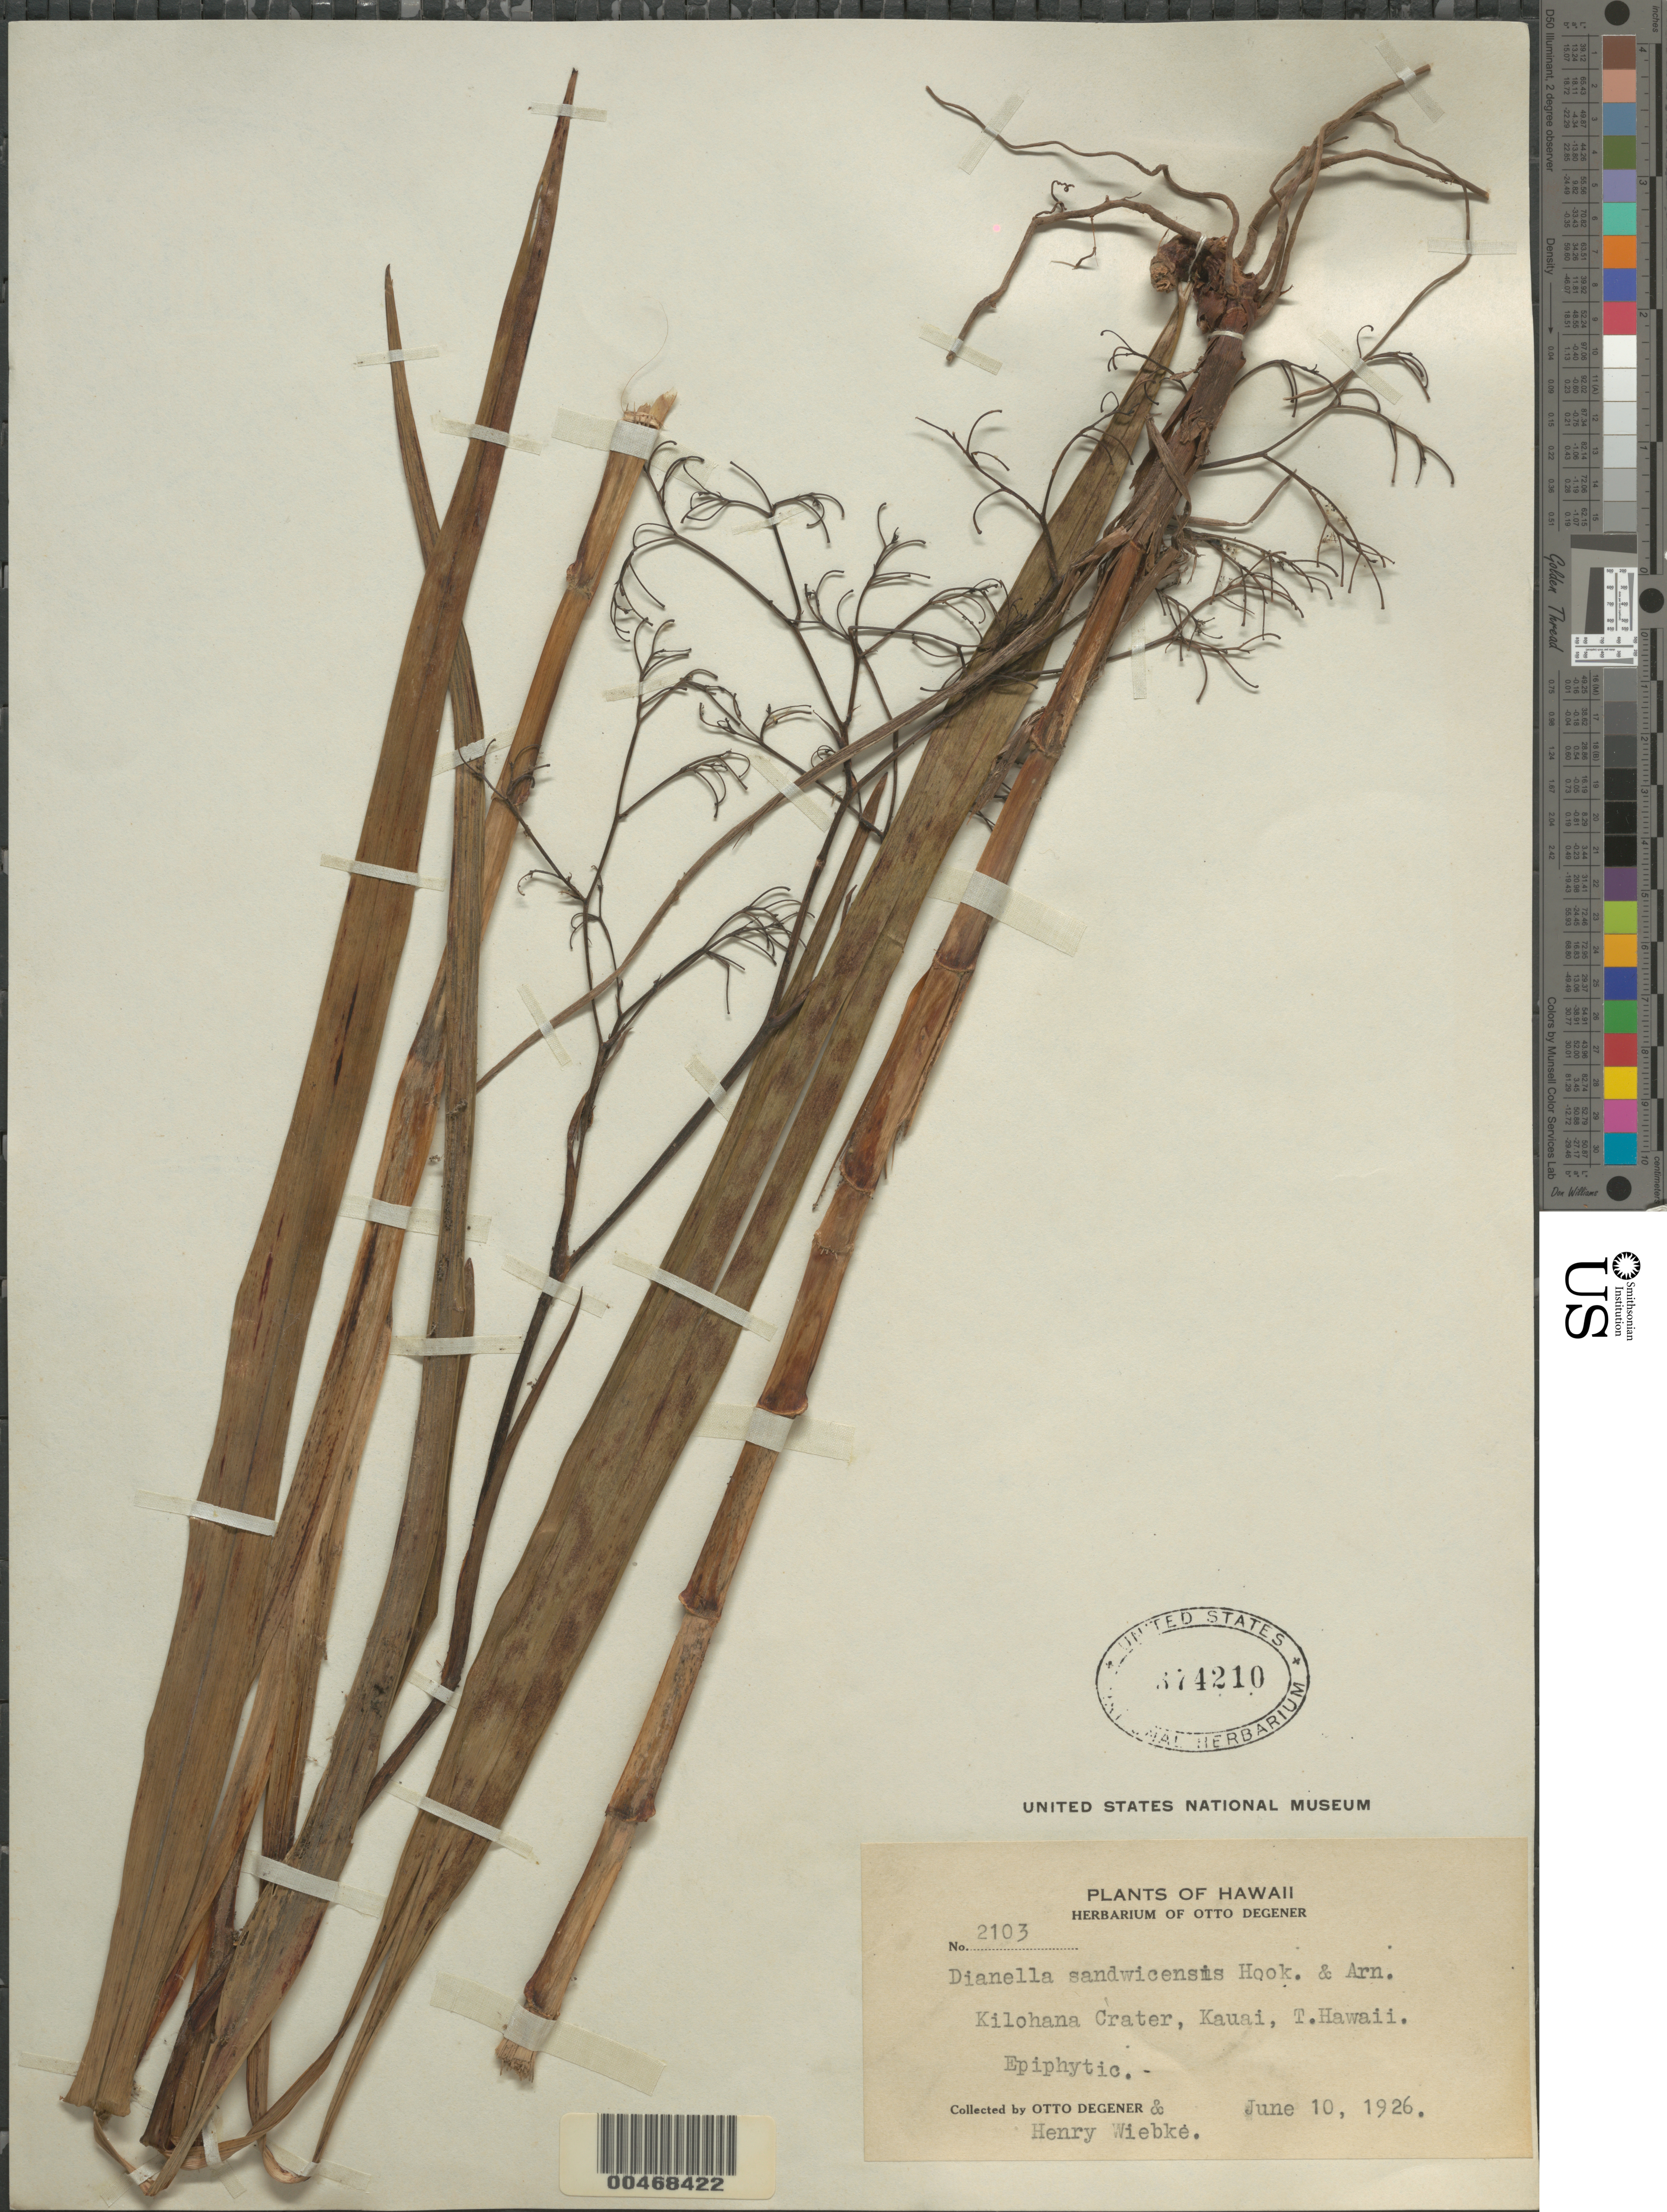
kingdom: Plantae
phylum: Tracheophyta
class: Liliopsida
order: Asparagales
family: Asphodelaceae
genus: Dianella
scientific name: Dianella sandwicensis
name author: Hook. & Arn.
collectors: O. Degener & H. Wiebke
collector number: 2103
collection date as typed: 10 Jun 1926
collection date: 1926-06-10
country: United States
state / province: Hawaii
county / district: Kauai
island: Kaua'i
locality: Kilohana Crater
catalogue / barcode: US 374210